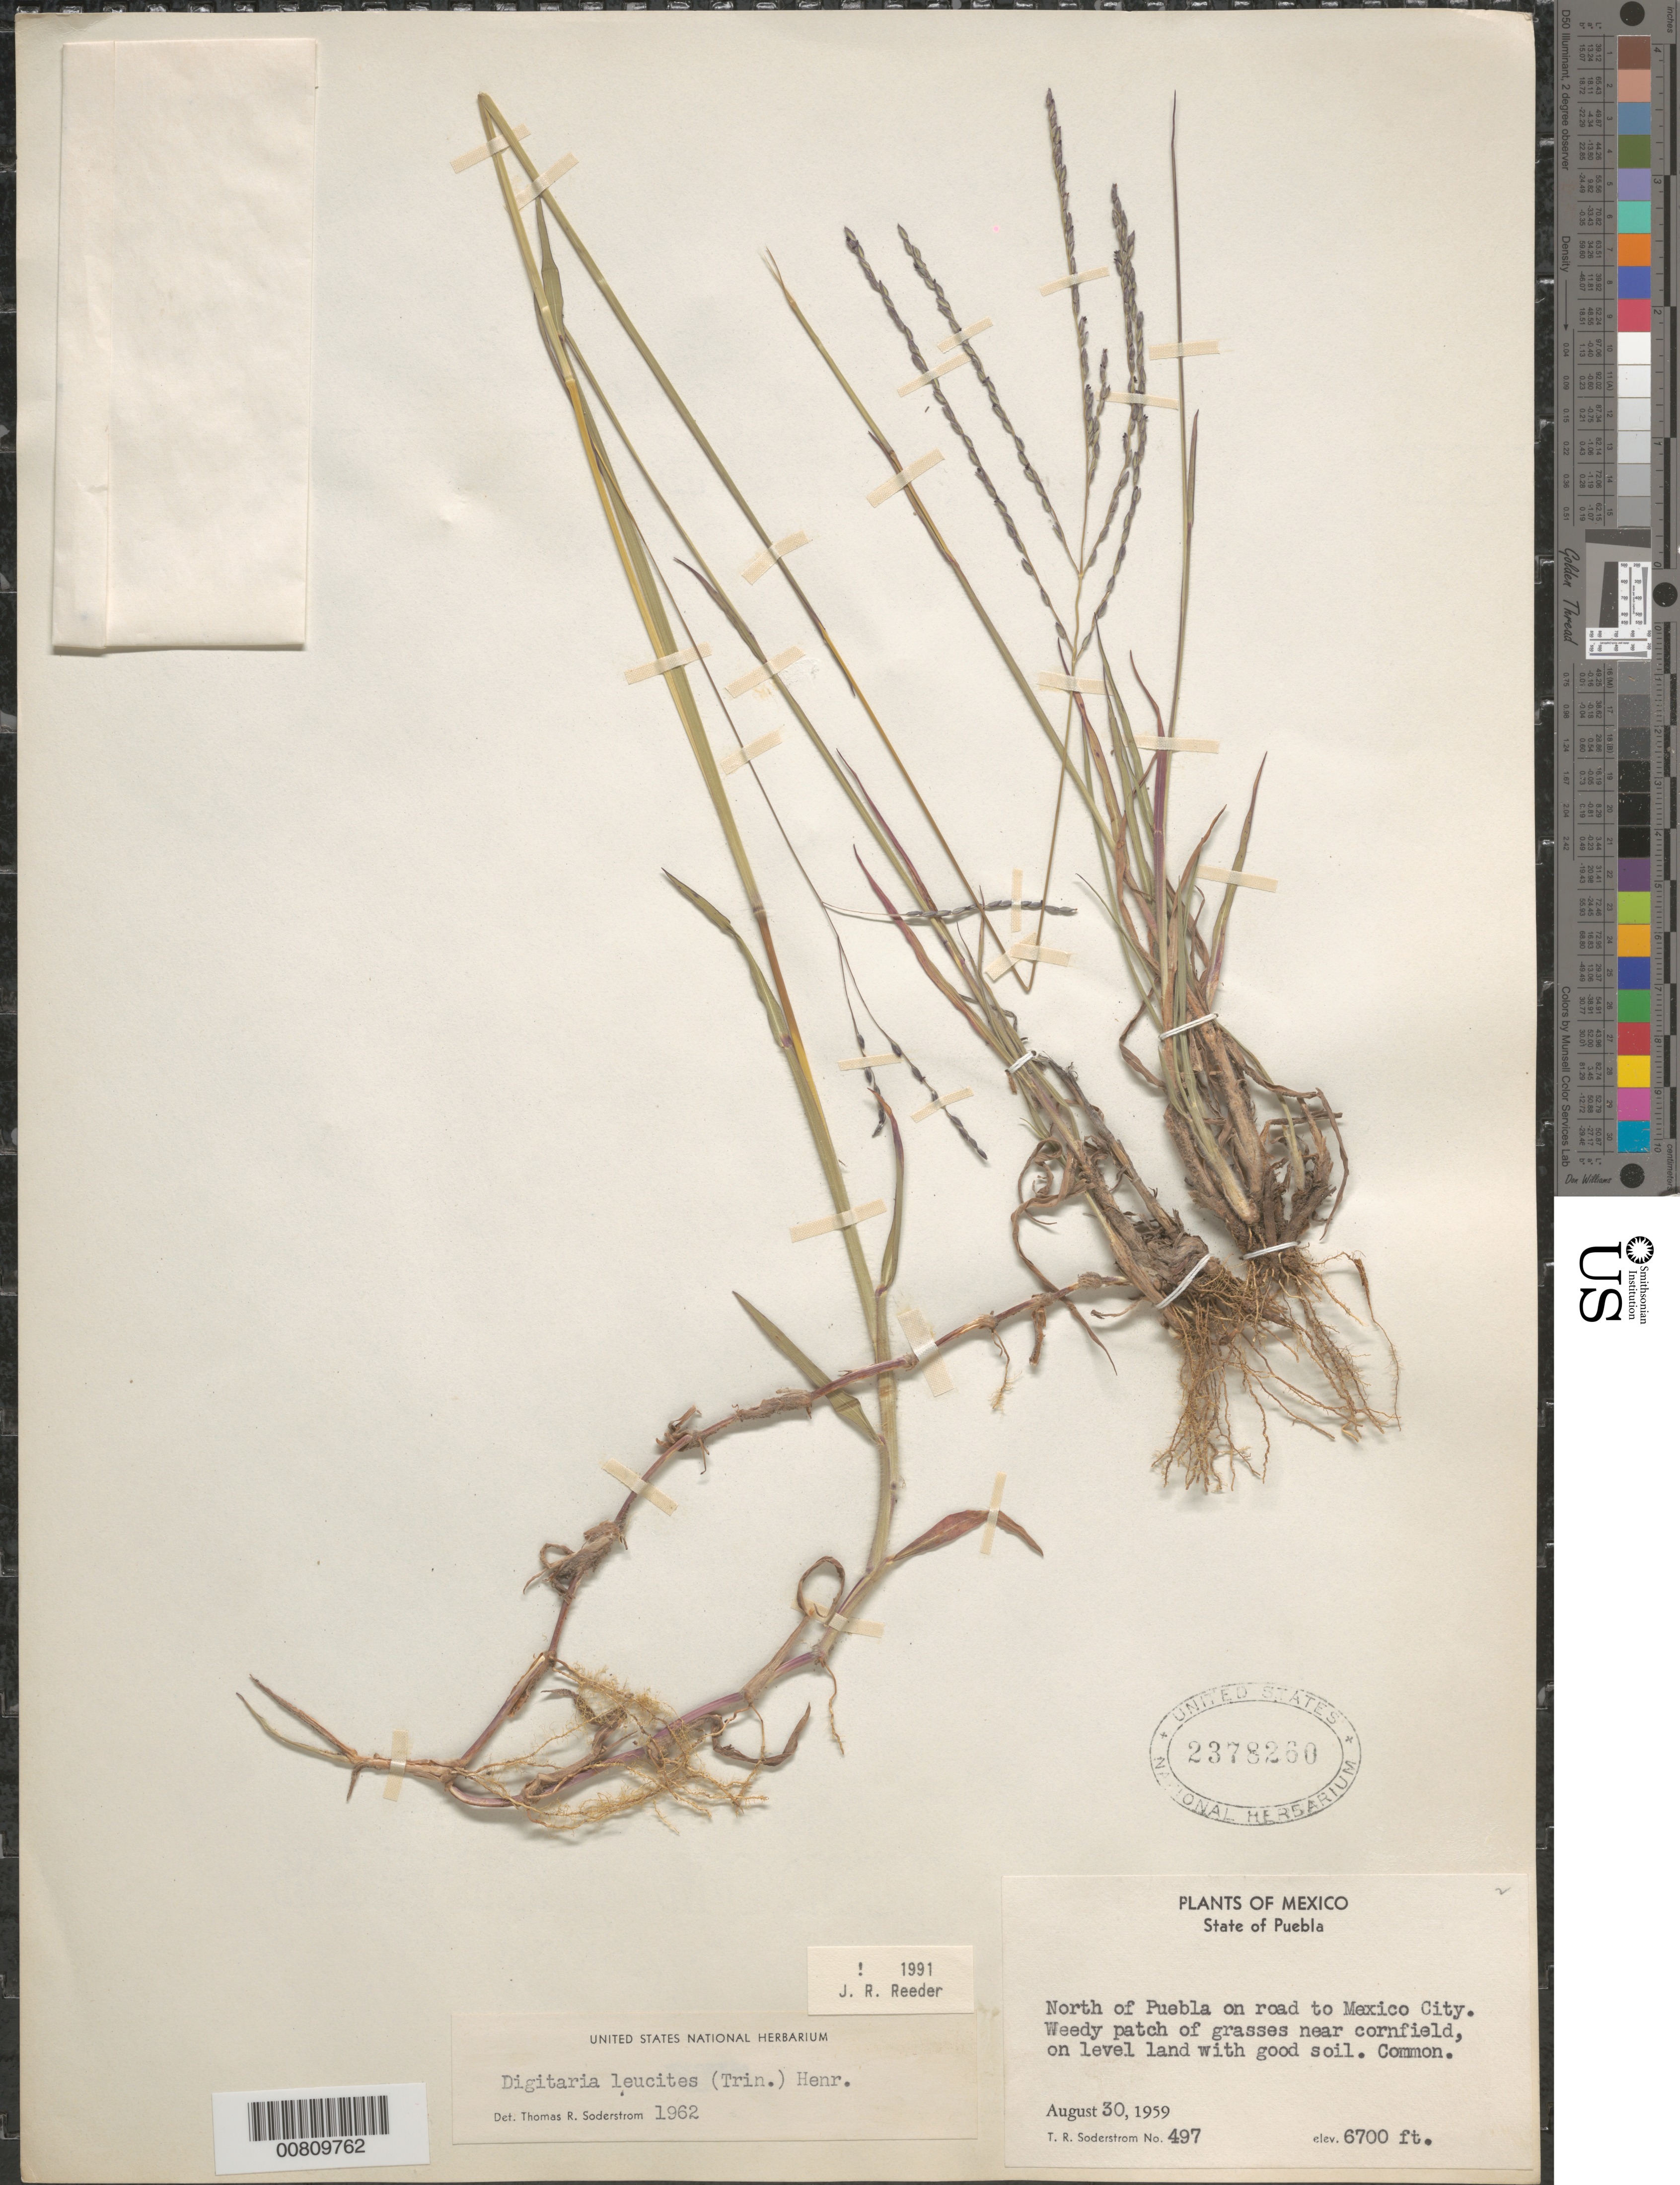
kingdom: Plantae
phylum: Tracheophyta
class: Liliopsida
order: Poales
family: Poaceae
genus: Digitaria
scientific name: Digitaria leucites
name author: (Trin.) Henr.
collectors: T. R. Soderstrom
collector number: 497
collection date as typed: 30 Aug 1959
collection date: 1959-08-30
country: Mexico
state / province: Puebla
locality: N of Puebla on road to Mexico City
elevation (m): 2042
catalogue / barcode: US 2378260